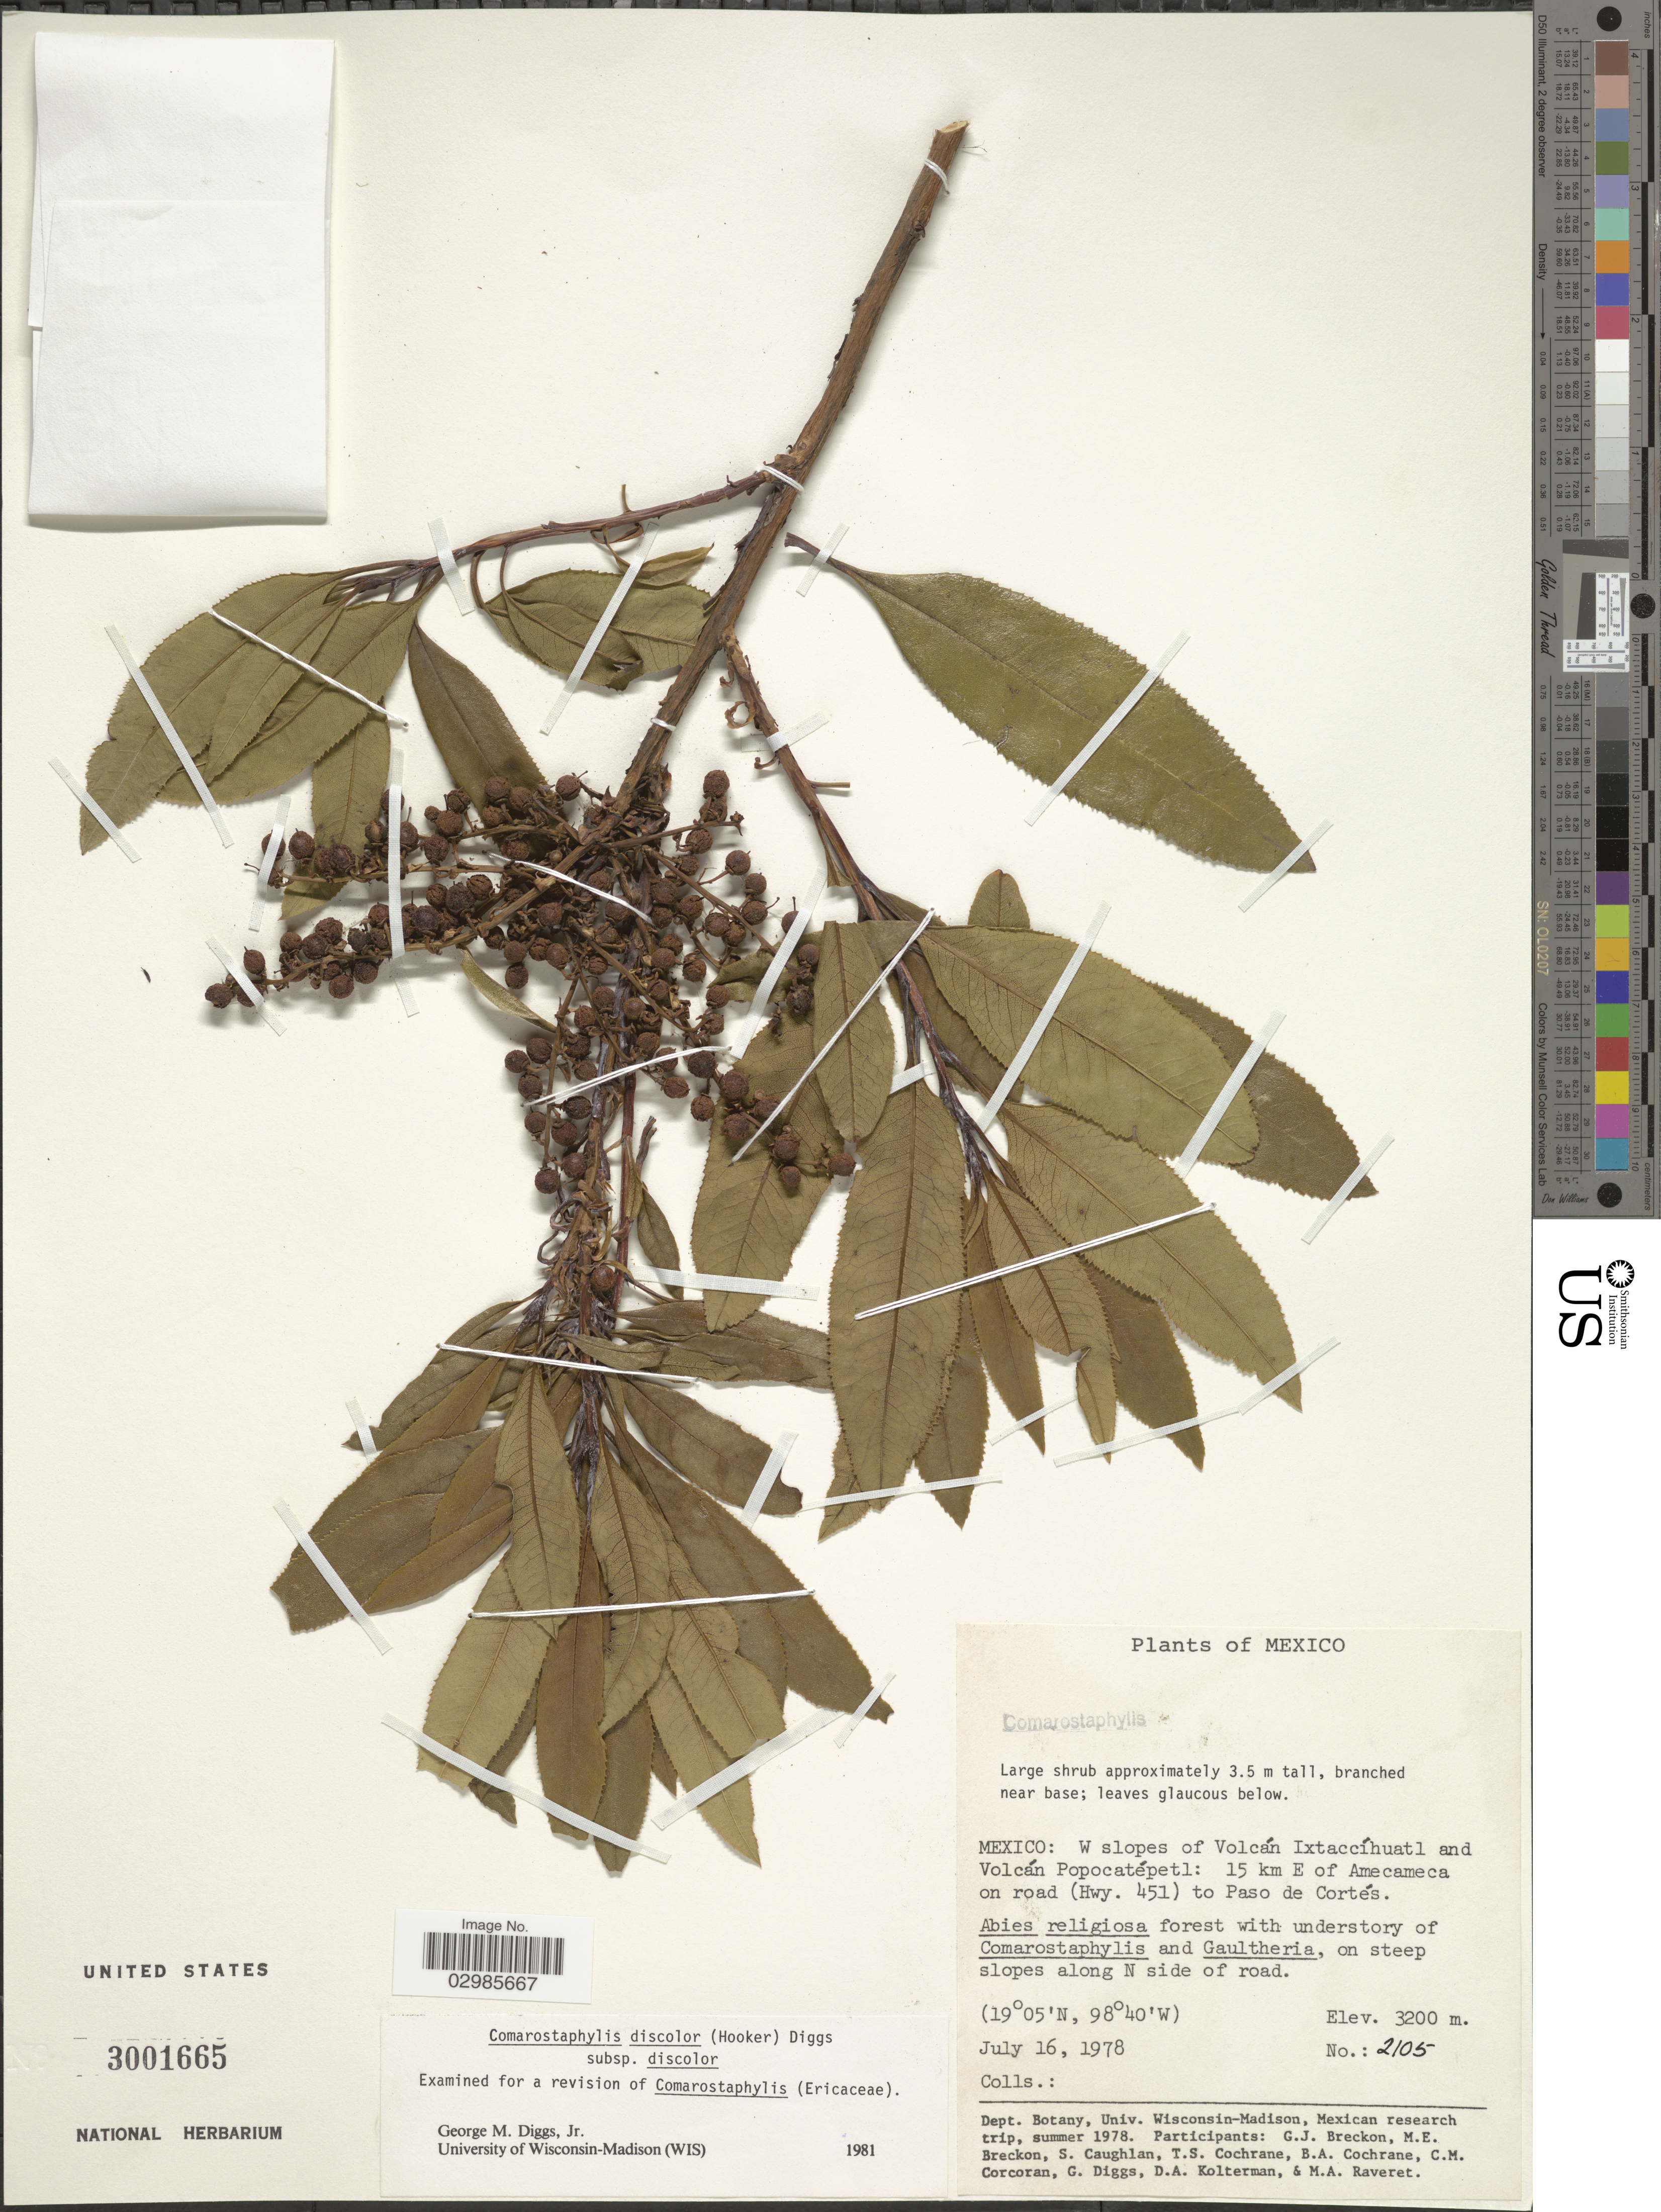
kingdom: Plantae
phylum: Tracheophyta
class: Magnoliopsida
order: Ericales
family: Ericaceae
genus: Comarostaphylis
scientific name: Comarostaphylis discolor subsp. discolor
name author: (Hook.) Diggs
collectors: G. Breckon, M. E. Breckon, S. Caughlan, T. S. Cochrane & et al.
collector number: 2105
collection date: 1978-07-16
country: Mexico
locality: W slopes of Volcán Ixtaccíhuatl and Volcán Popocatépetl: 15 km E of Amecameca on road (Hwy. 451) to Paso de Cortés.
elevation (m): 3200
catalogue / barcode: US 3001665